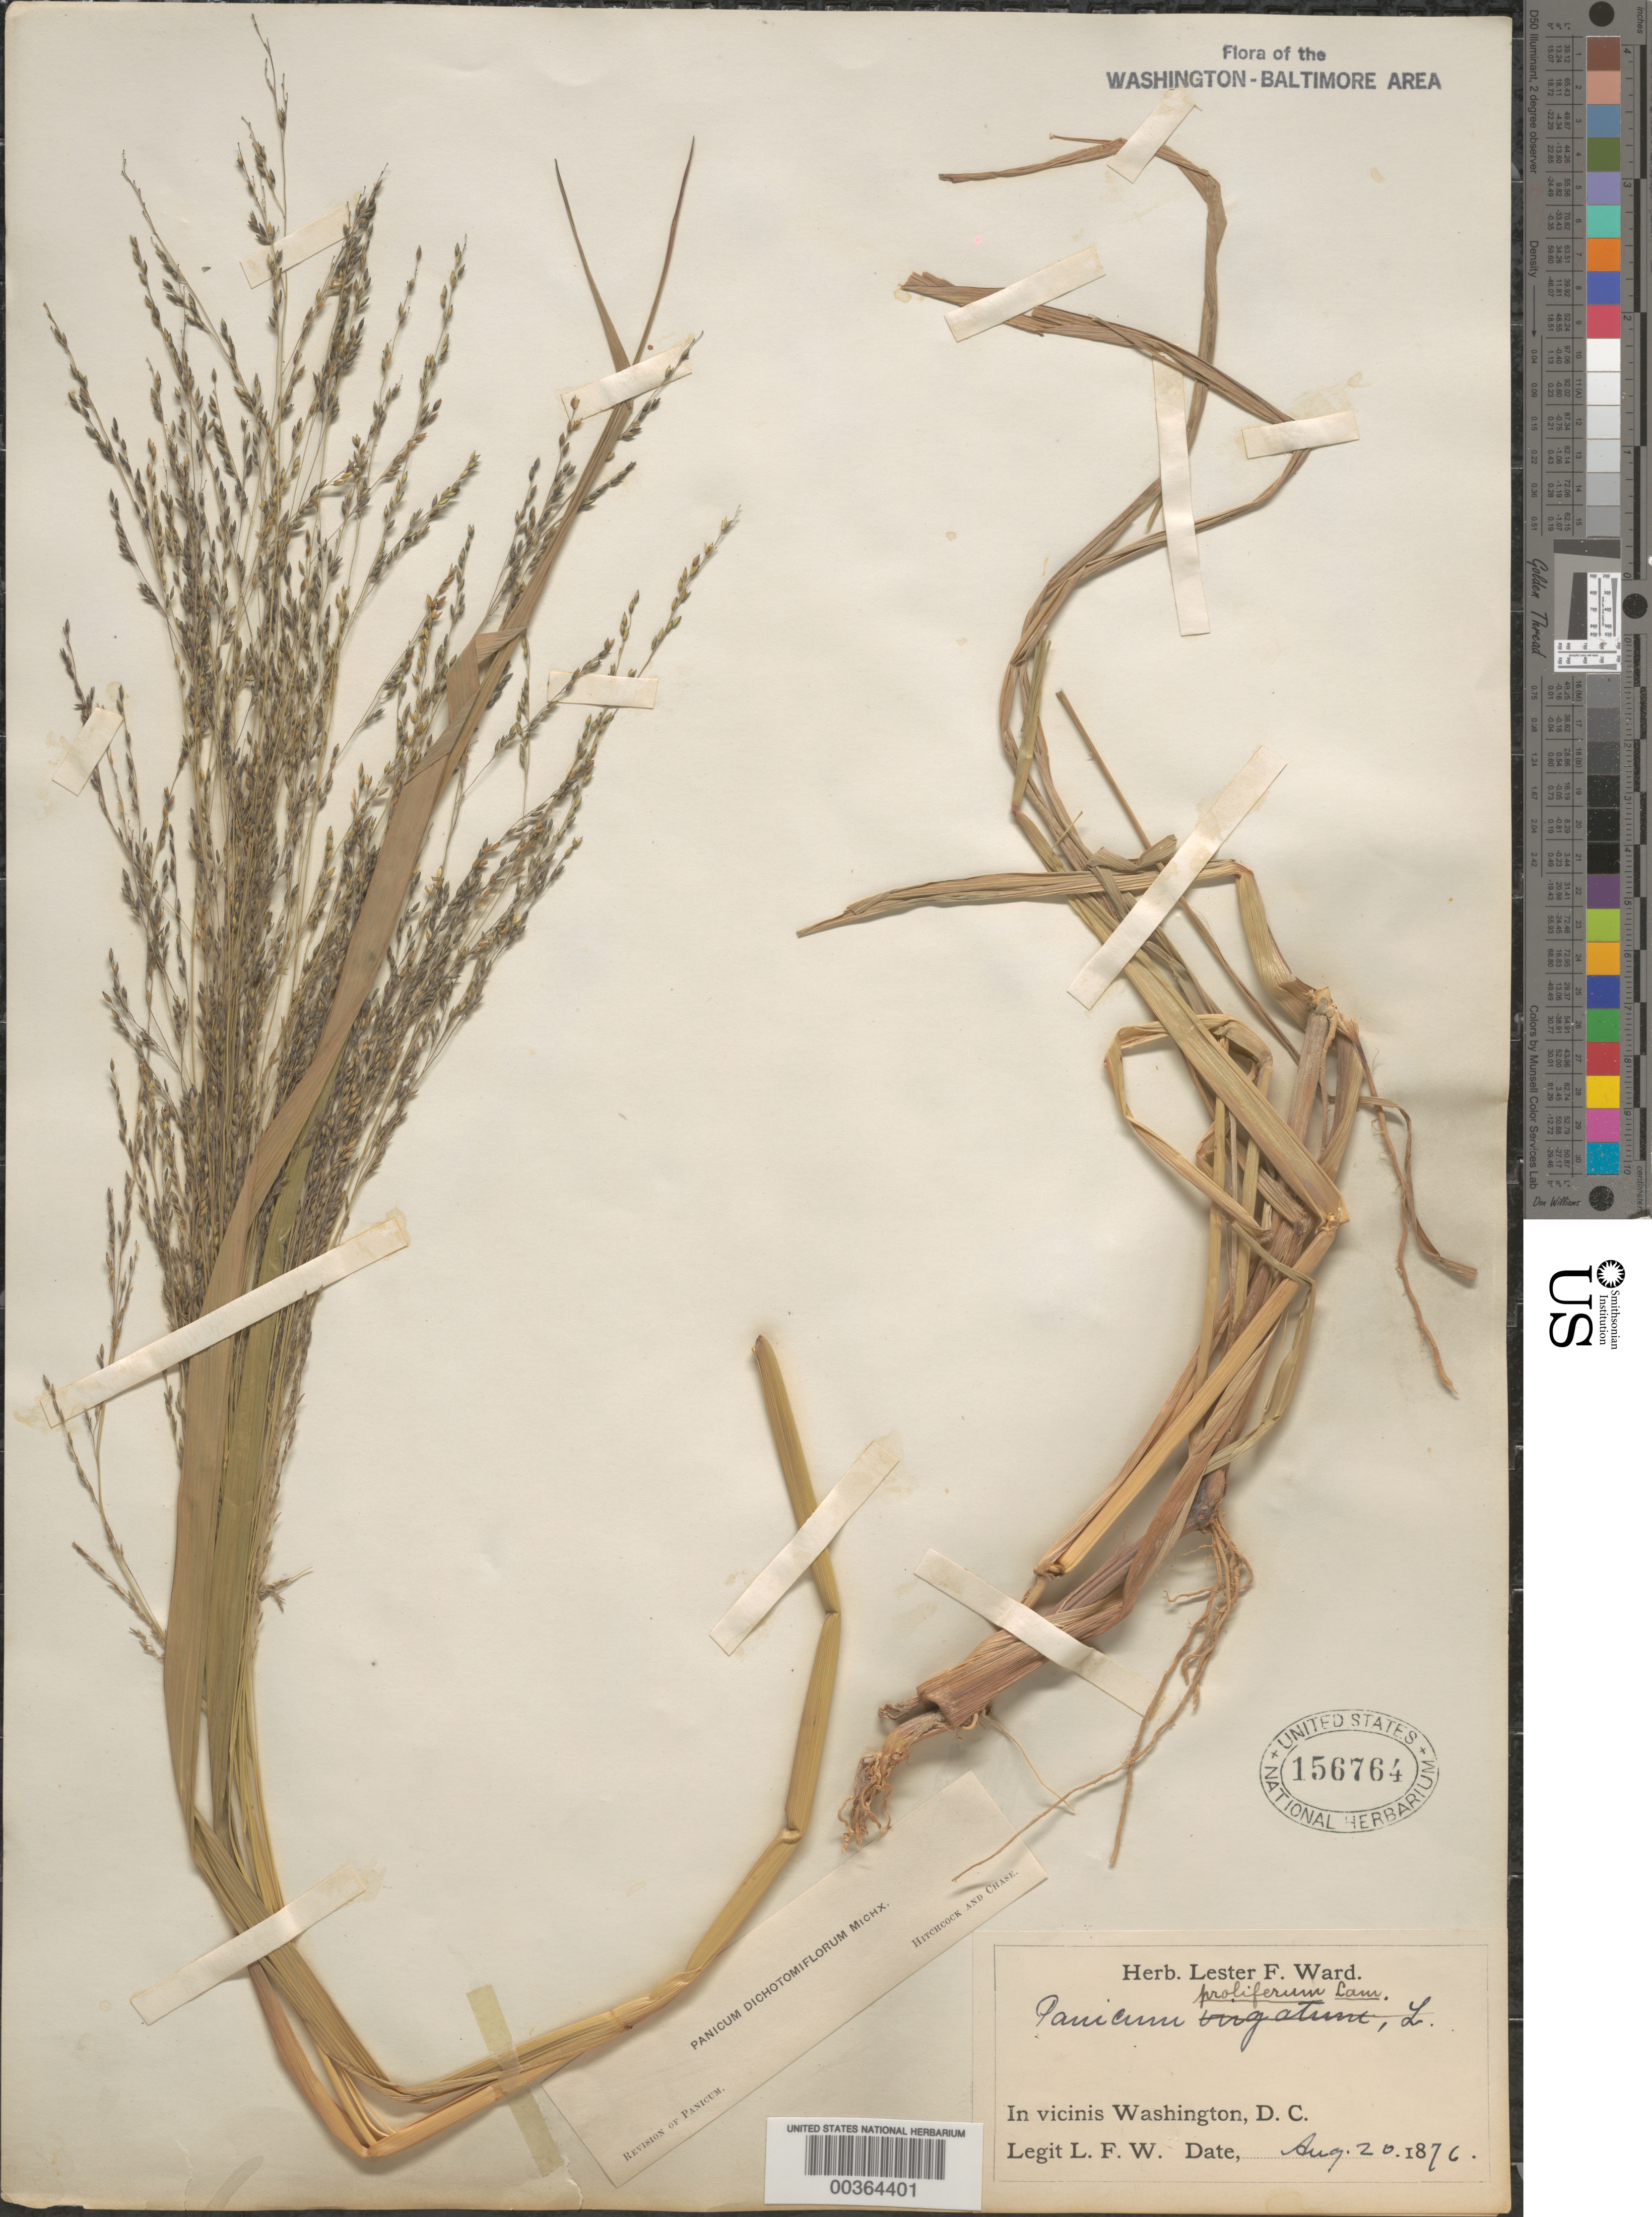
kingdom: Plantae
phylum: Tracheophyta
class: Liliopsida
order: Poales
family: Poaceae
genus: Panicum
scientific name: Panicum dichotomiflorum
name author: Michx.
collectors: L. F. Ward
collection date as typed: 20 Aug 1876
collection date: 1876-08-20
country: United States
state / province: District of Columbia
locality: Washington DC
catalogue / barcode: US 156764